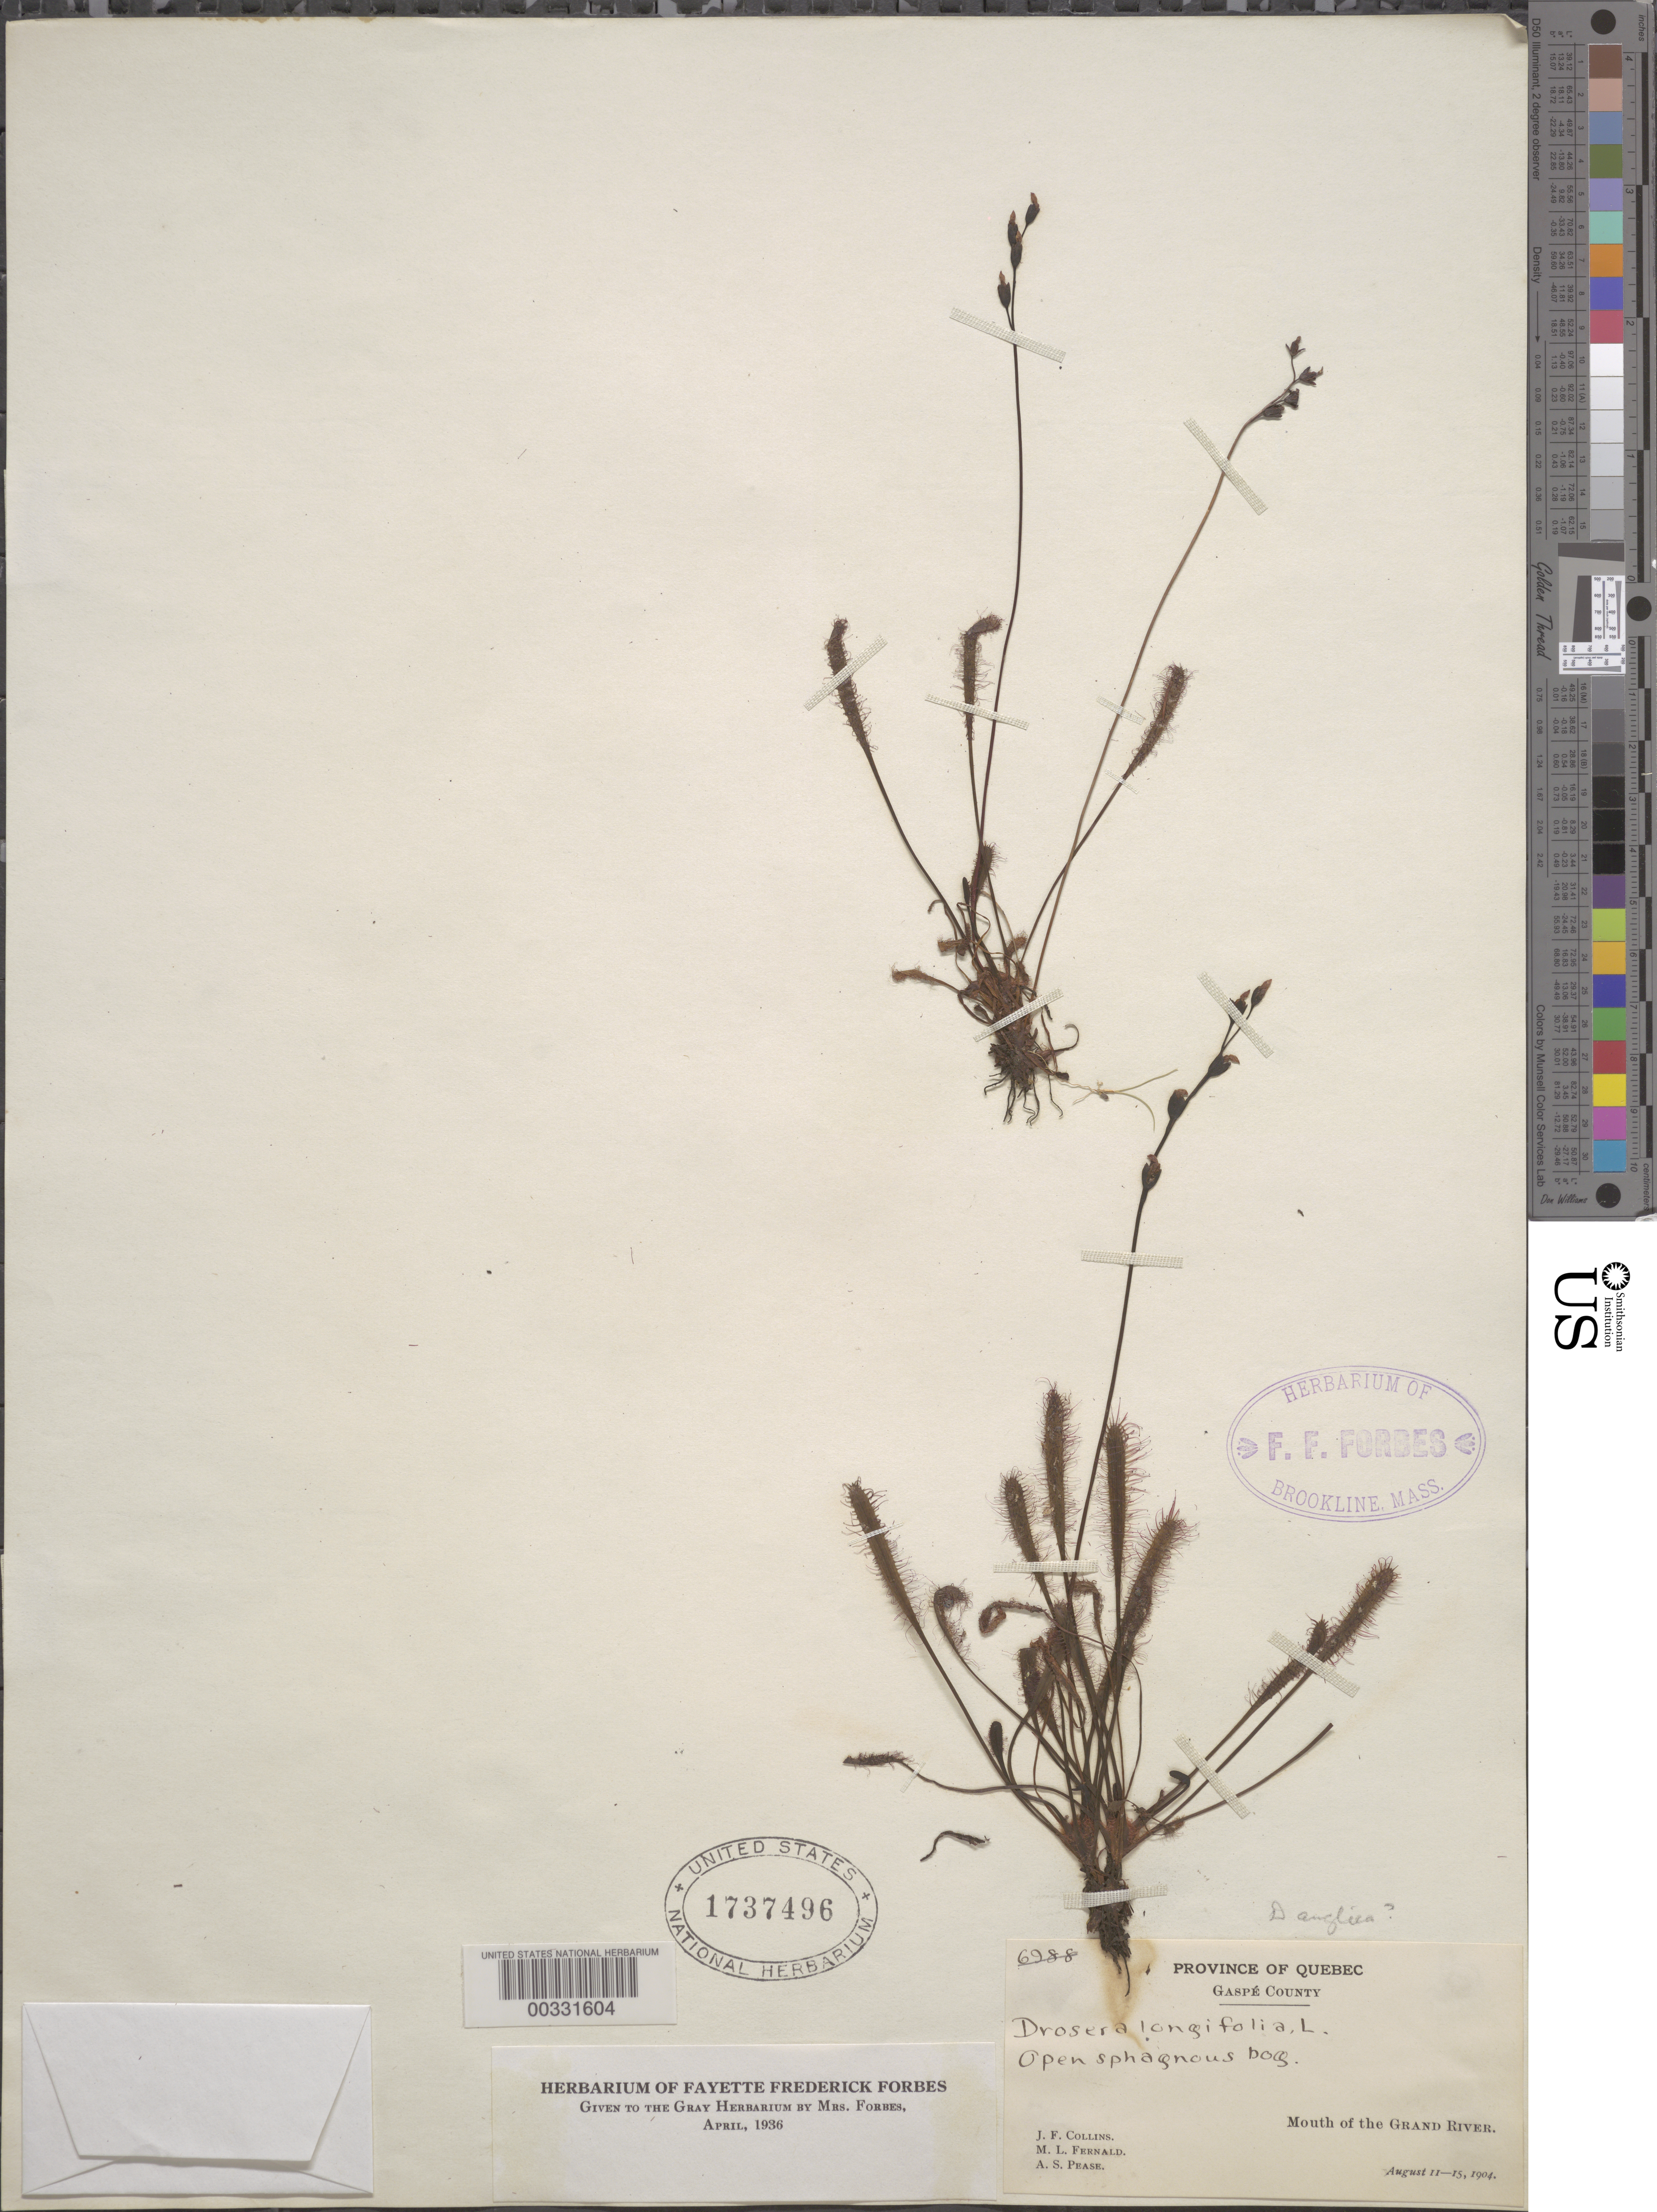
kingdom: Plantae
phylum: Tracheophyta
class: Magnoliopsida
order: Caryophyllales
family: Droseraceae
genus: Drosera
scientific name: Drosera anglica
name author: Huds.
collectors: J. Collins, M. L. Fernald & A. S. Pease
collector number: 6988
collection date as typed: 11 Aug 1904 to 15 Aug 1904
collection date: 1904-08-11/1904-08-15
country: Canada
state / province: Quebec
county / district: Le Rocher-percé ?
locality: Gaspe co., mouth of the grand river.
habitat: Open sphagnous bog.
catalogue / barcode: US 1737496